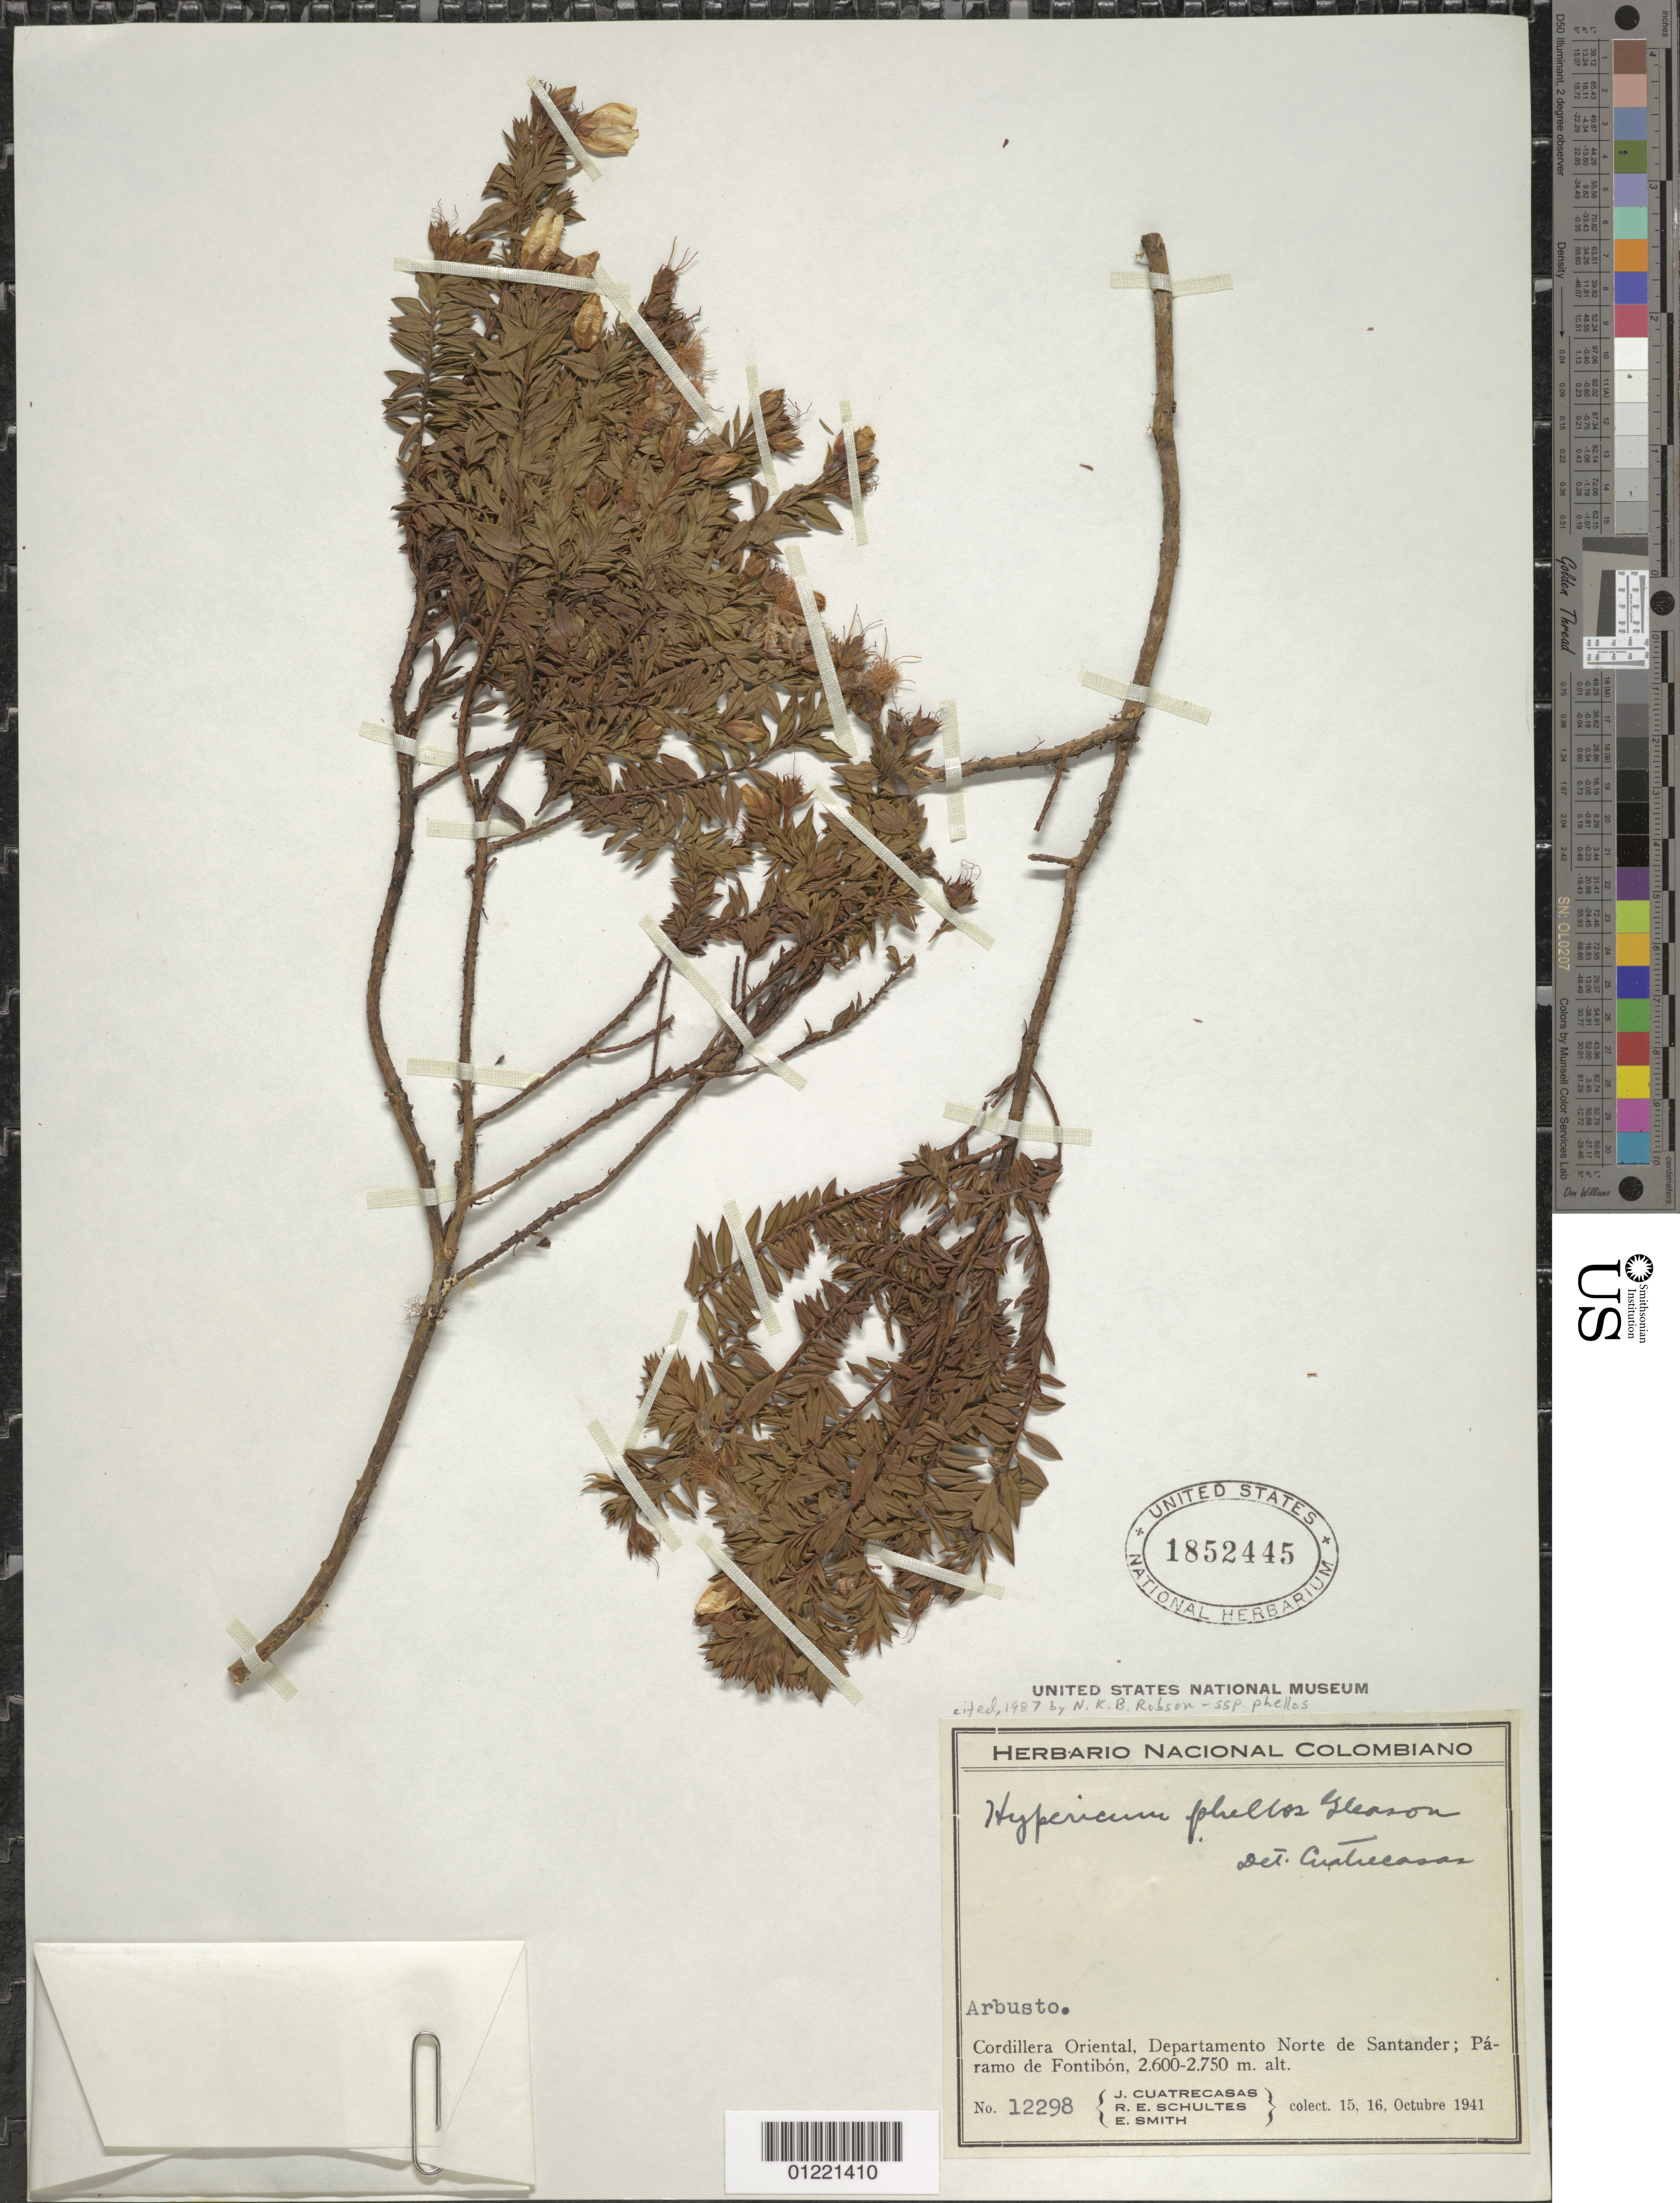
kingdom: Plantae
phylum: Tracheophyta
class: Magnoliopsida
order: Malpighiales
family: Hypericaceae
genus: Hypericum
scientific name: Hypericum phellos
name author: Gleason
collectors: J. Cuatrecasas, R. E. Schultes & C. E. Smith Jr.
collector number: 12298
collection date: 1941-10-15/1941-10-16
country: Colombia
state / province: Norte de Santander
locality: Cordillera Oriental: Páramo de Fontibón.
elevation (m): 2600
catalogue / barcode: US 1852445